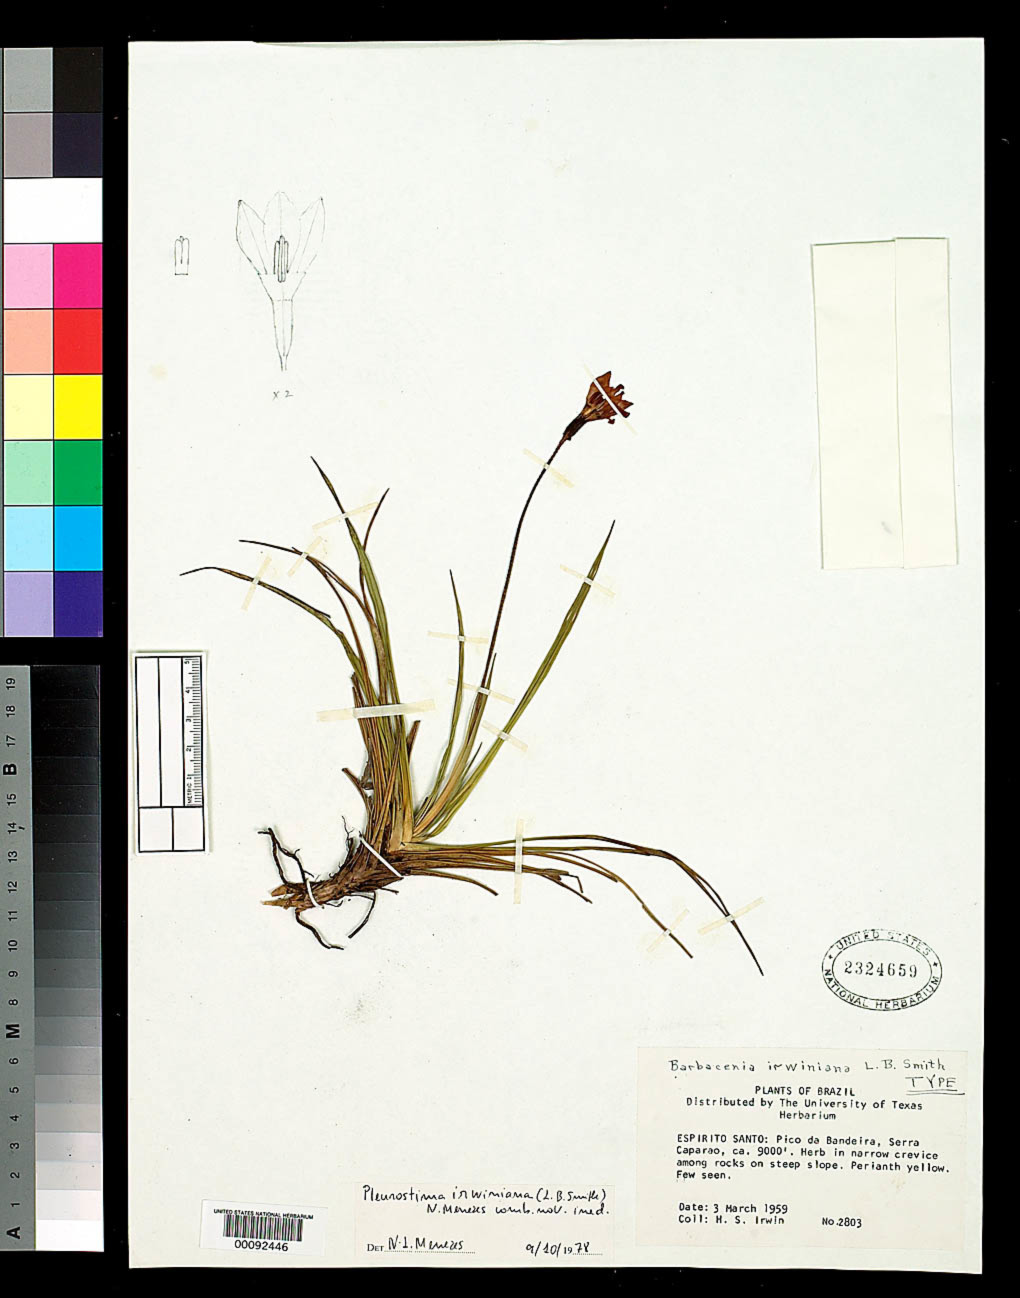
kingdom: Plantae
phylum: Tracheophyta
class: Liliopsida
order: Pandanales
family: Velloziaceae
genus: Barbacenia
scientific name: Barbacenia irwiniana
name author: L.B. Sm.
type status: Holotype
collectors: H. Irwin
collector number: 2803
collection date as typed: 03 Mar 1959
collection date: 1959-03-03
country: Brazil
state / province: Minas Gerais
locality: Serra do Caparao, Pico de Bandeira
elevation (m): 2743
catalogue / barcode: US 2324659